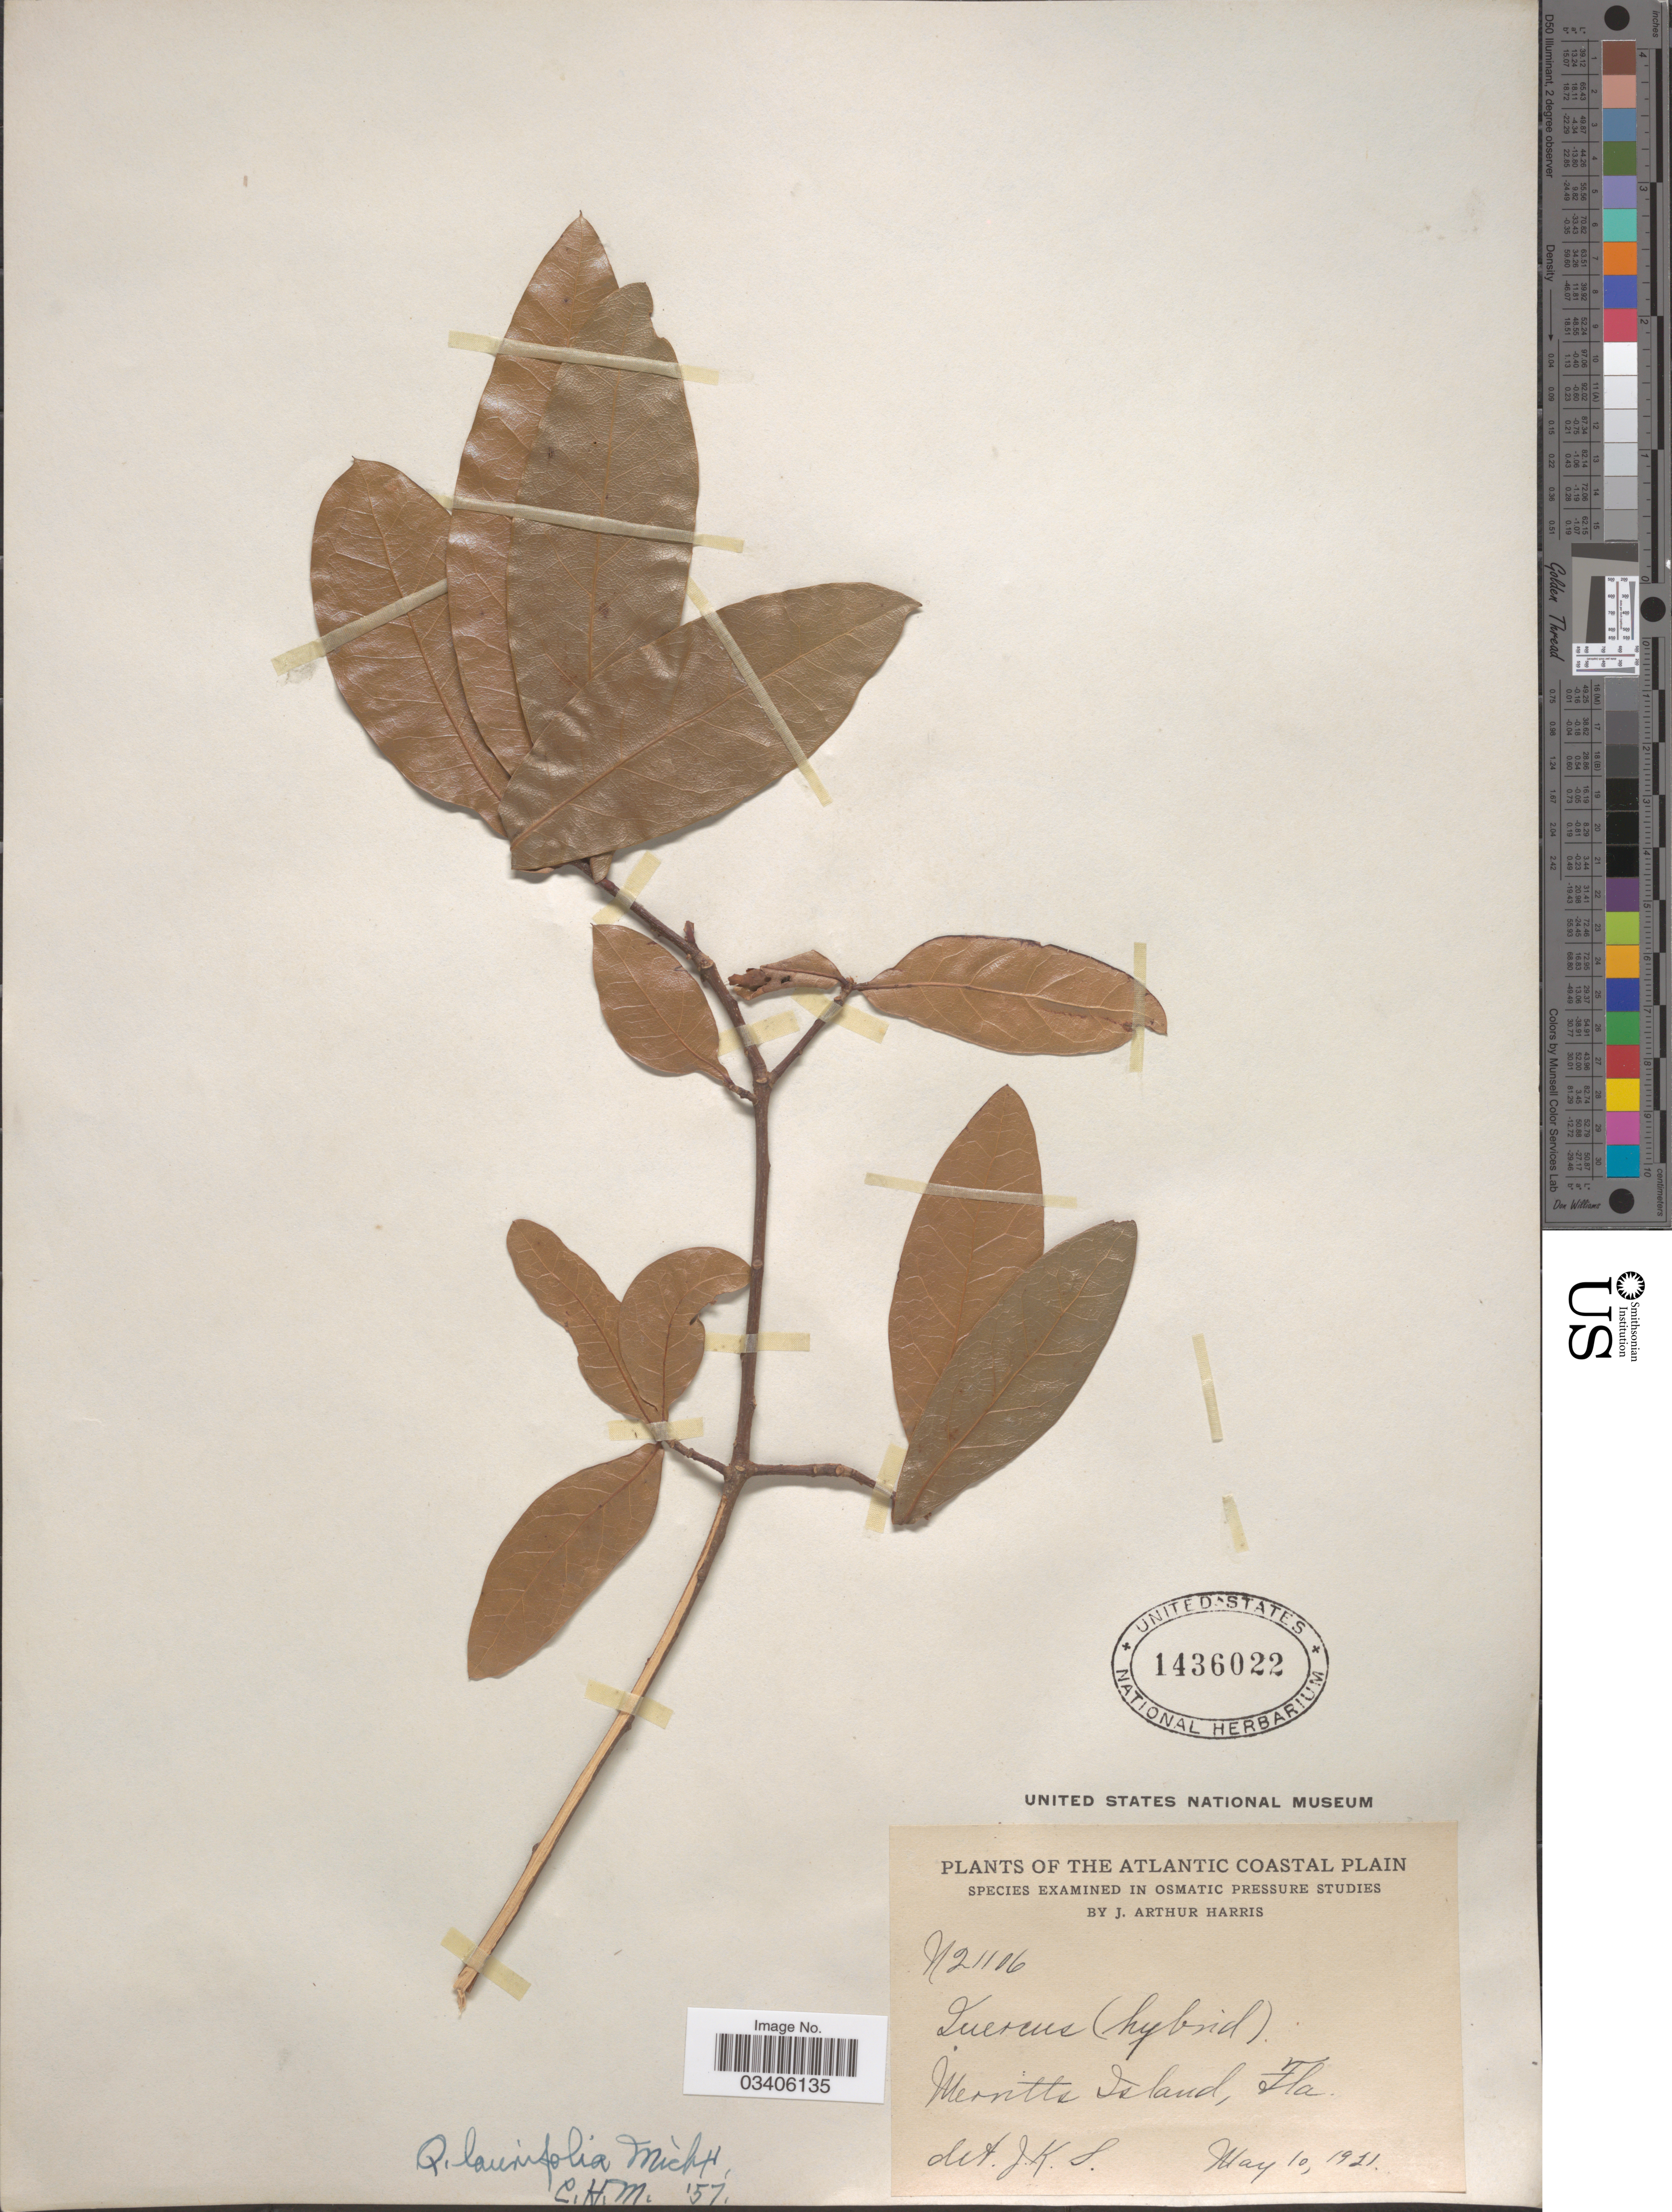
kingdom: Plantae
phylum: Tracheophyta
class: Magnoliopsida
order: Fagales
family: Fagaceae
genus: Quercus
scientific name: Quercus laurifolia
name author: Michx.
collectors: J. A. Harris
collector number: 21106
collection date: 1921-05-10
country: United States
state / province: Florida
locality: The Atlantic Coastal Plain. Merritts Island.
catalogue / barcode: US 1436022